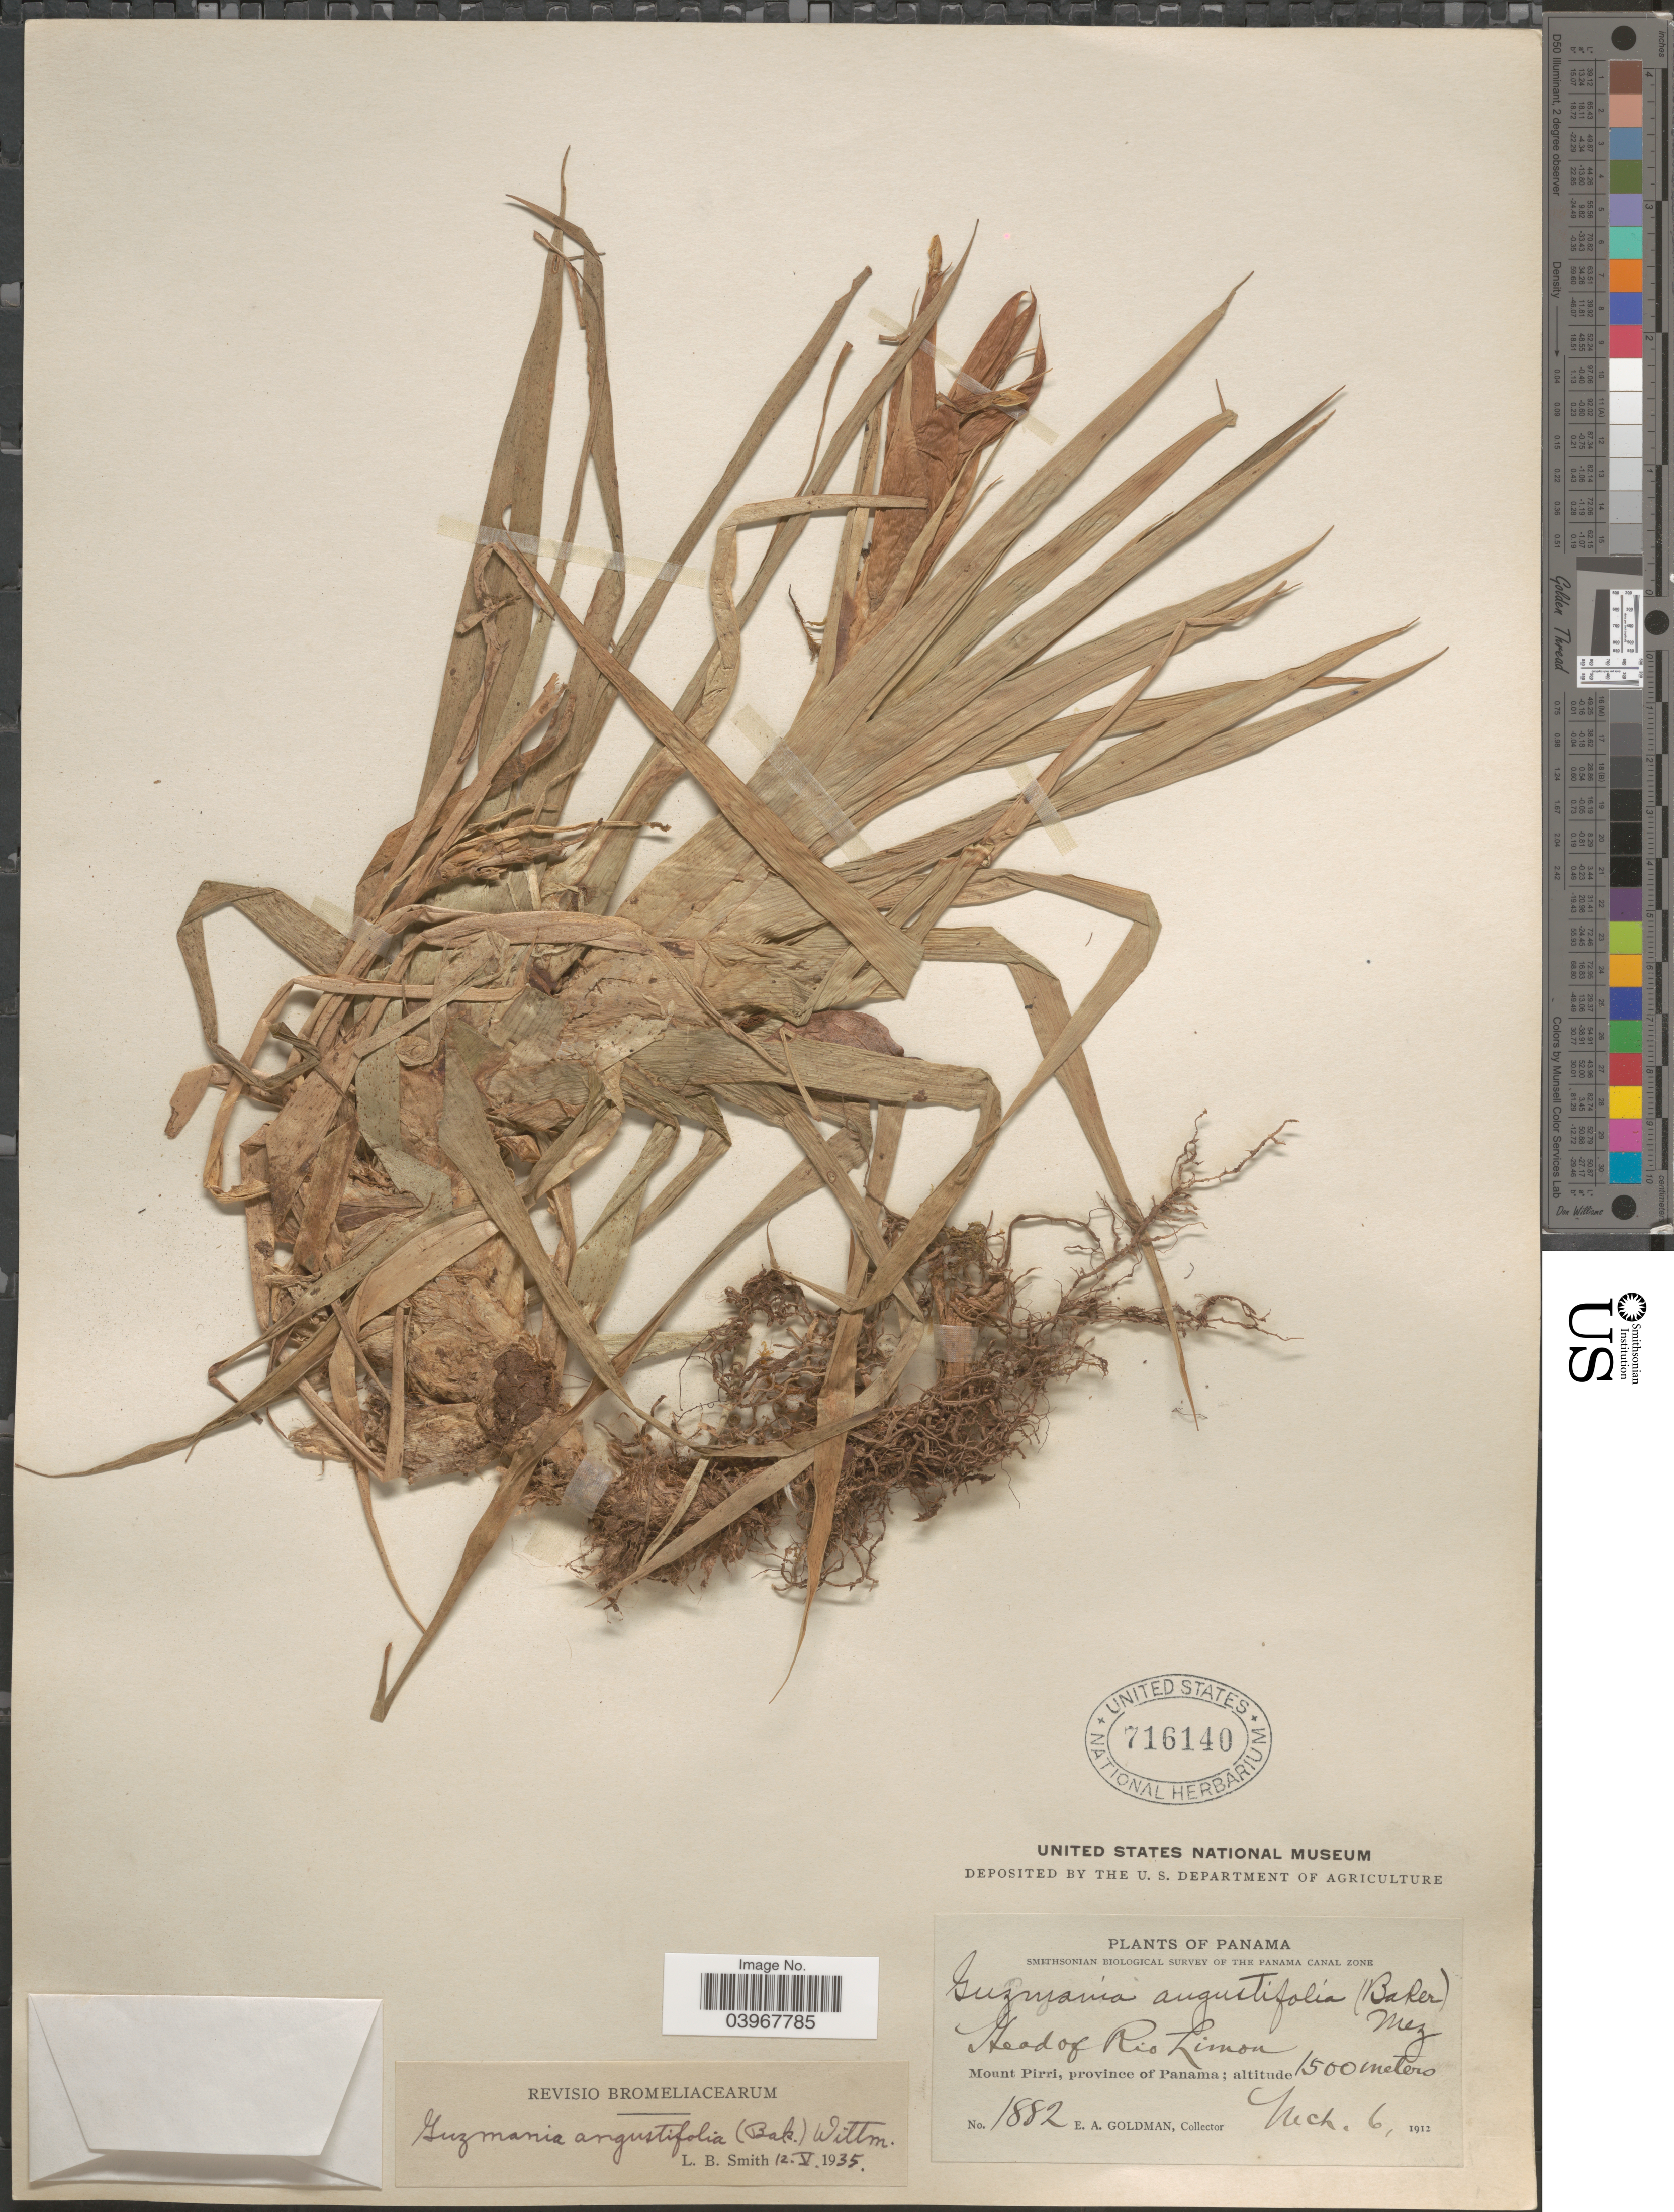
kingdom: Plantae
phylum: Tracheophyta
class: Liliopsida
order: Poales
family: Bromeliaceae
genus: Guzmania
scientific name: Guzmania angustifolia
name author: (Baker) Wittm.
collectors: E. A. Goldman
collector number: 1882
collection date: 1912-03-06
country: Panama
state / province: Panamá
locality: The Panama Canal Zone. Head of Rio Limon. Mount Pirri.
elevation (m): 1500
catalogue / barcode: US 716140